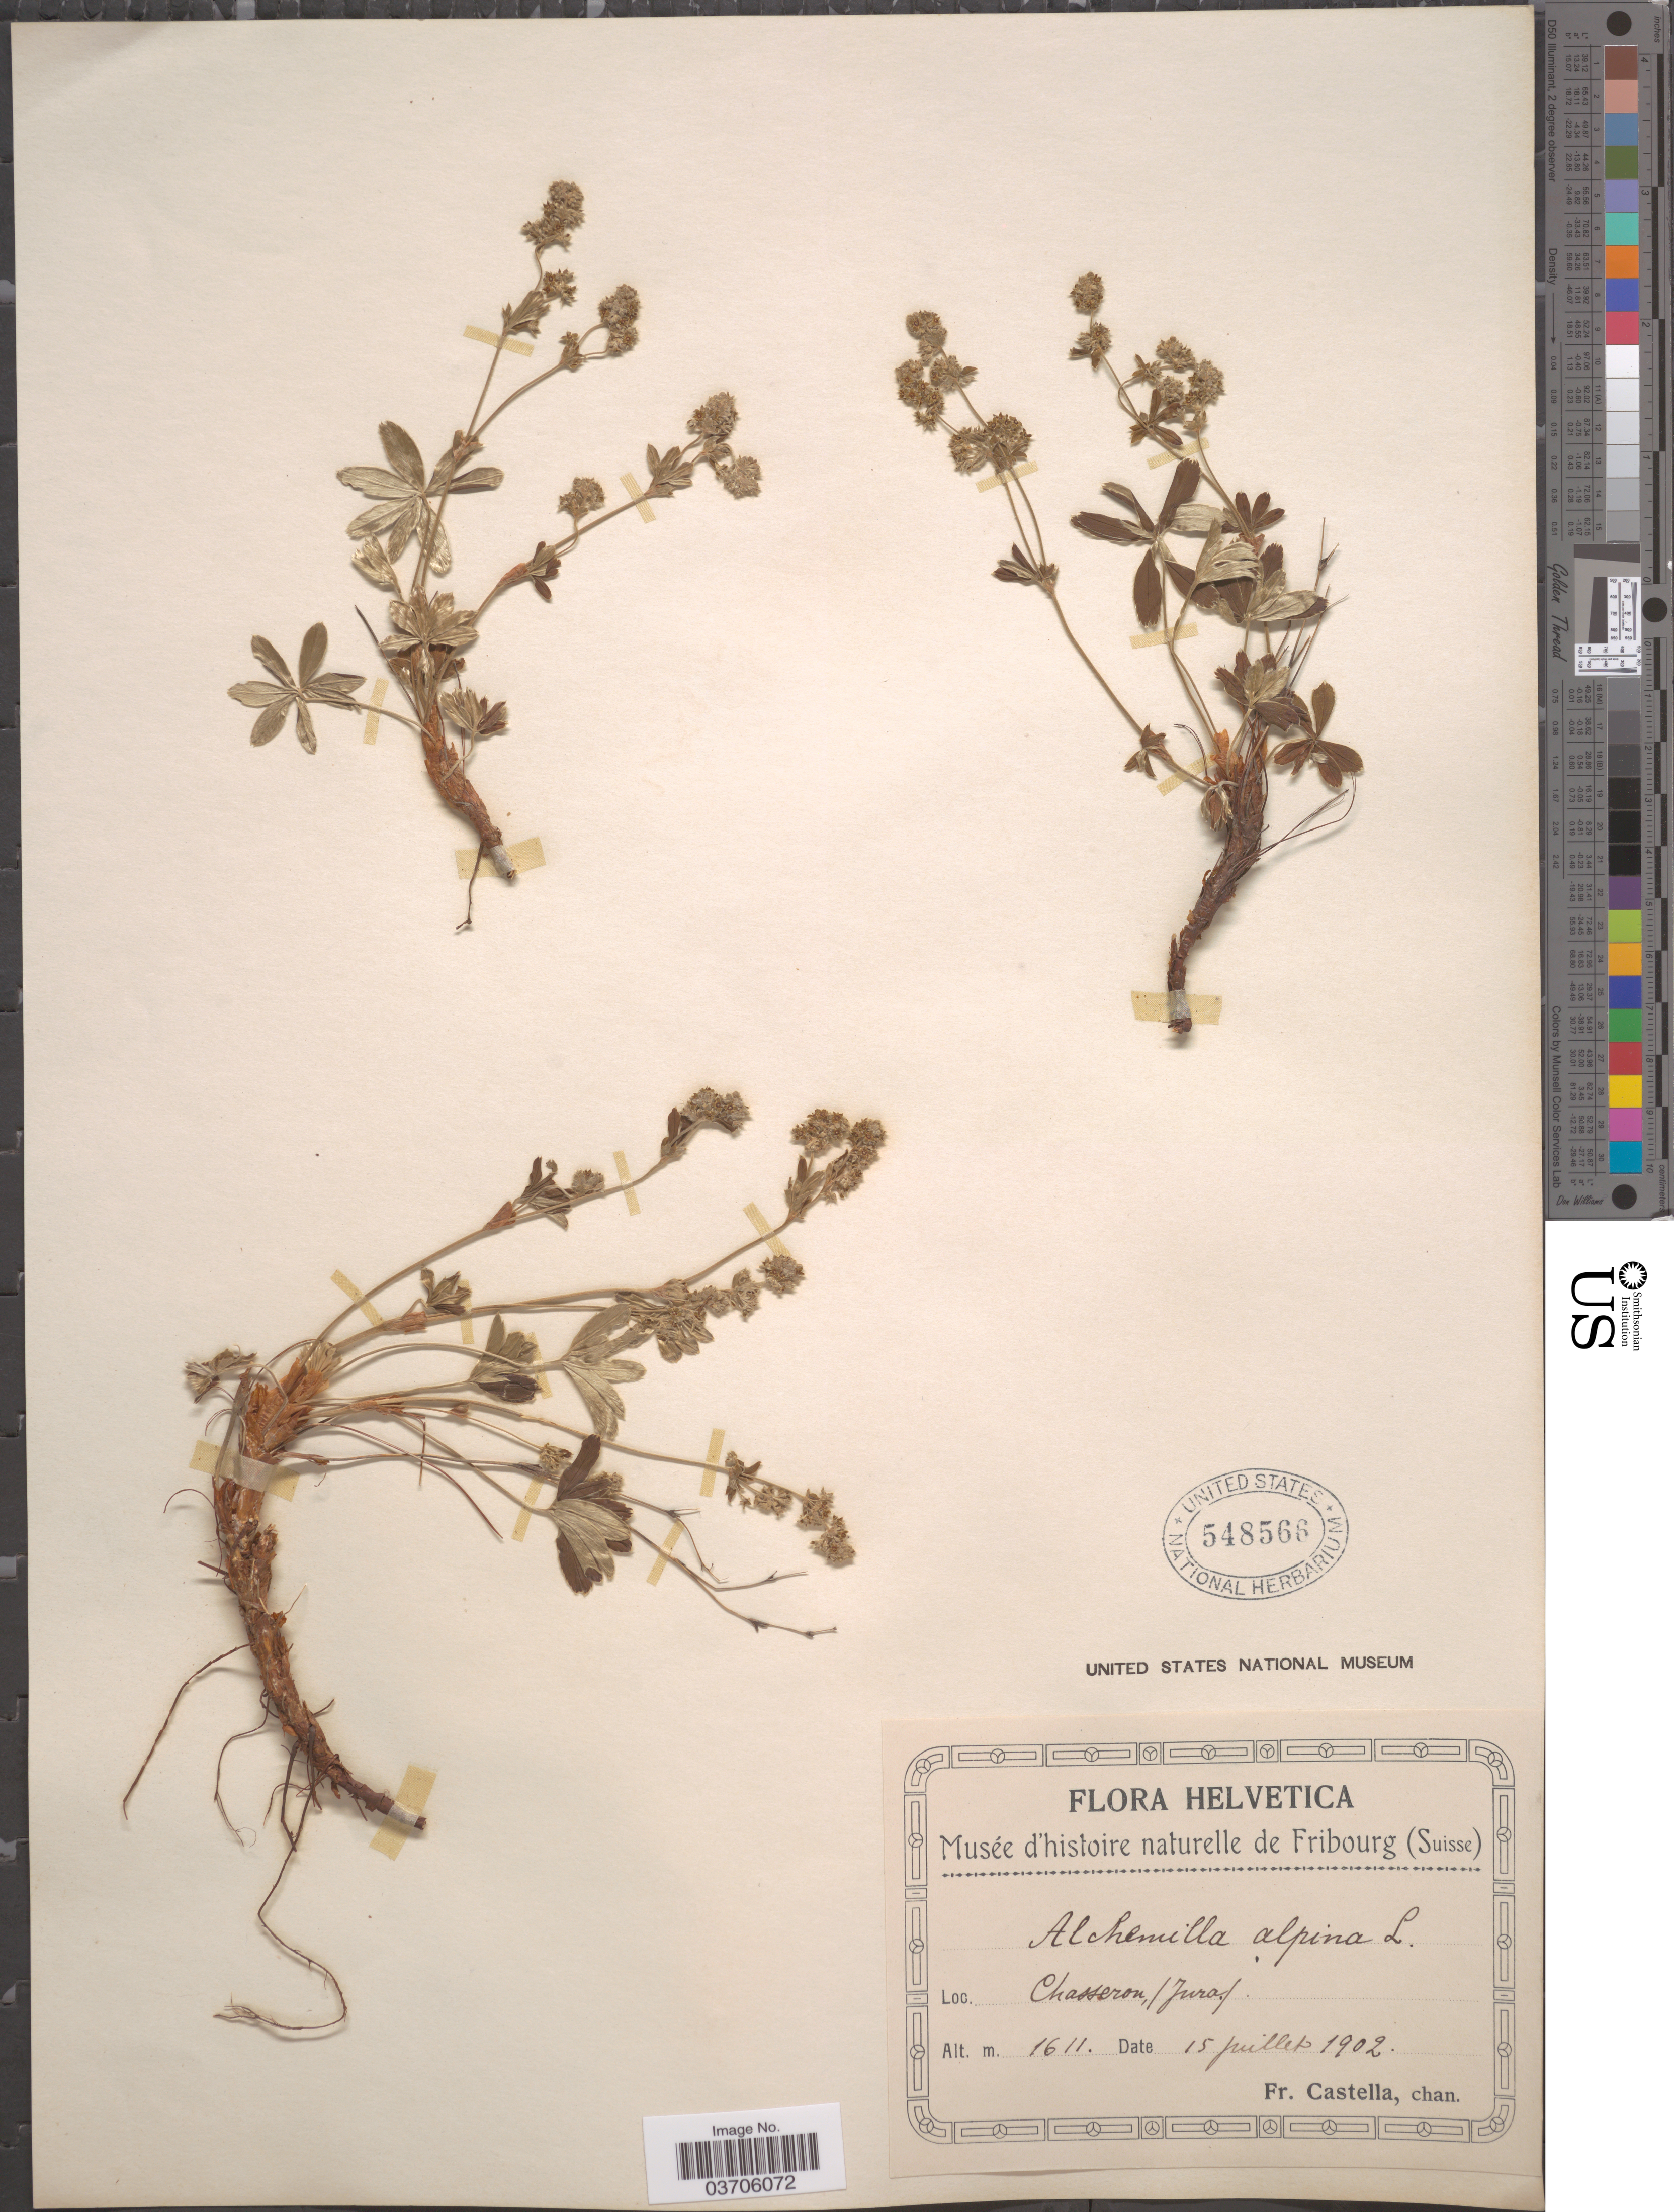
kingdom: Plantae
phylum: Tracheophyta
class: Magnoliopsida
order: Rosales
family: Rosaceae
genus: Alchemilla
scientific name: Alchemilla alpina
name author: L.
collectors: Fr. Castella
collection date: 1902-07-15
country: Switzerland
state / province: Jura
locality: Helvetica. Chasseron.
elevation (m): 1611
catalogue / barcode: US 548566